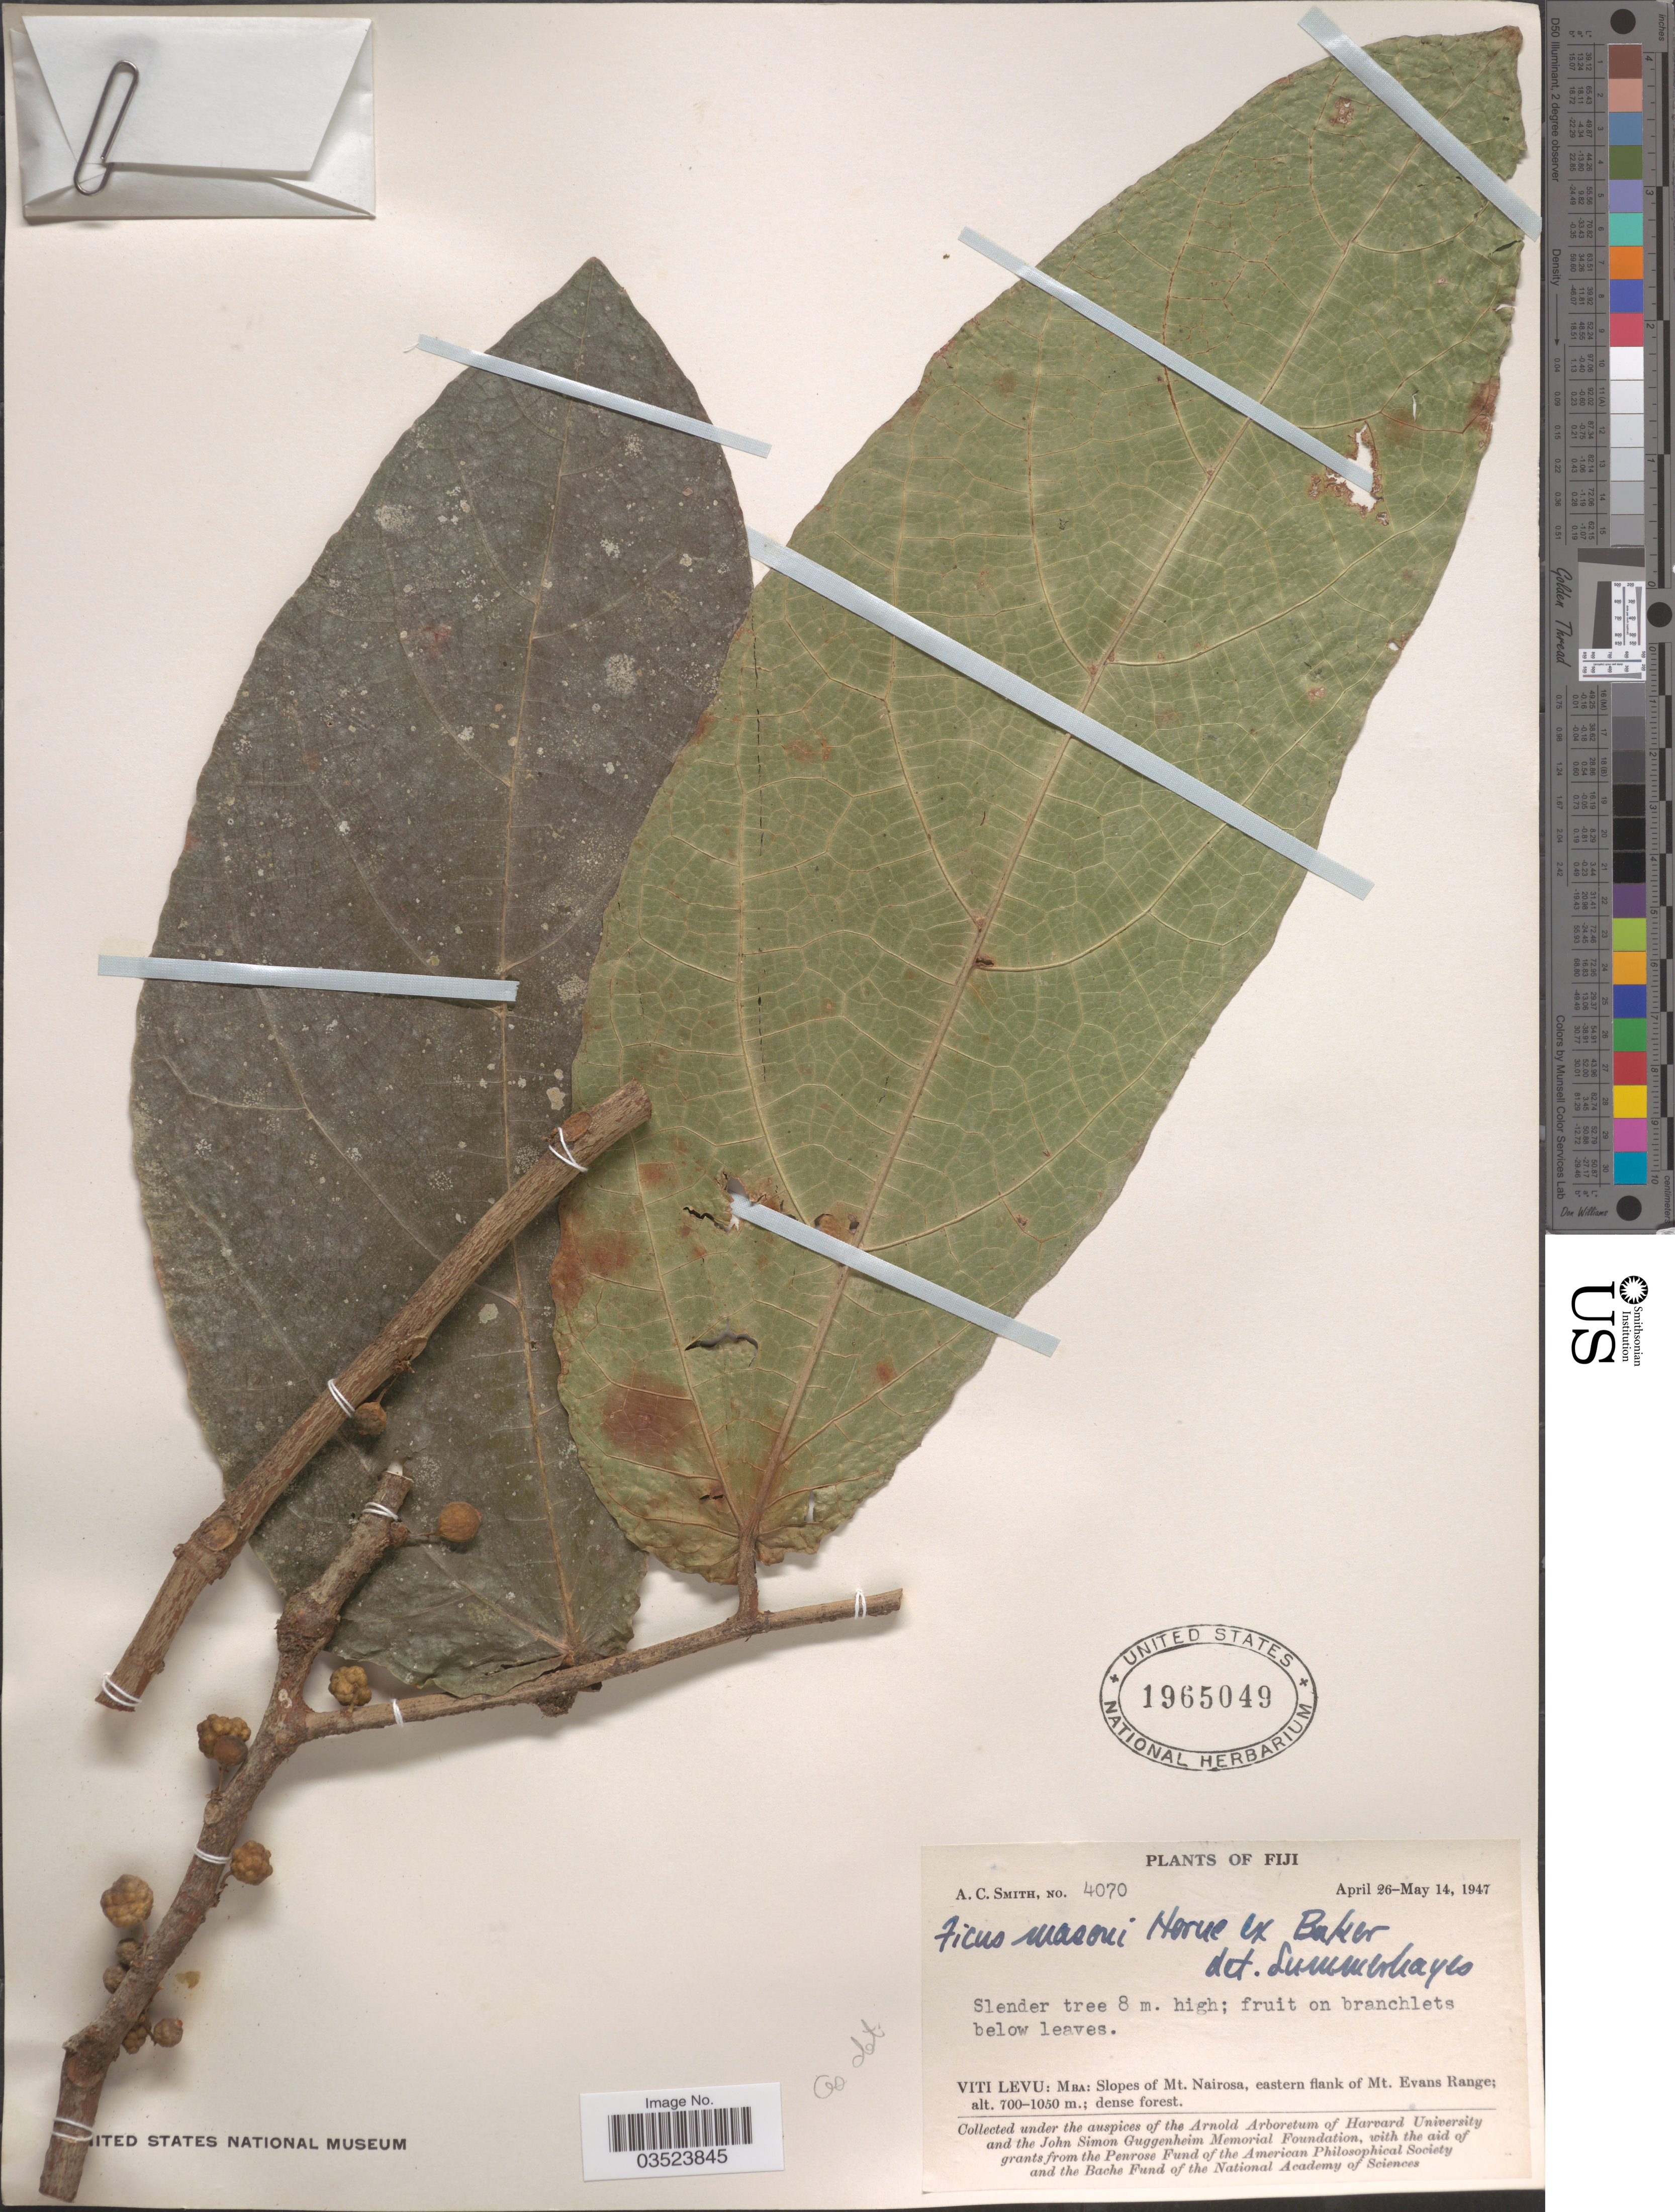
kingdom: Plantae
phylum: Tracheophyta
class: Magnoliopsida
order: Rosales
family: Moraceae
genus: Ficus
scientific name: Ficus masonii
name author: Horne ex Baker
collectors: A. C. Smith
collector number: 4070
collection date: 1947-04-26/1947-05-14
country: Fiji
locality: Viti Levu: Mba: Slopes of Mt. Nairosa, eastern flank of Mt. Evans Range.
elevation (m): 700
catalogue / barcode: US 1965049